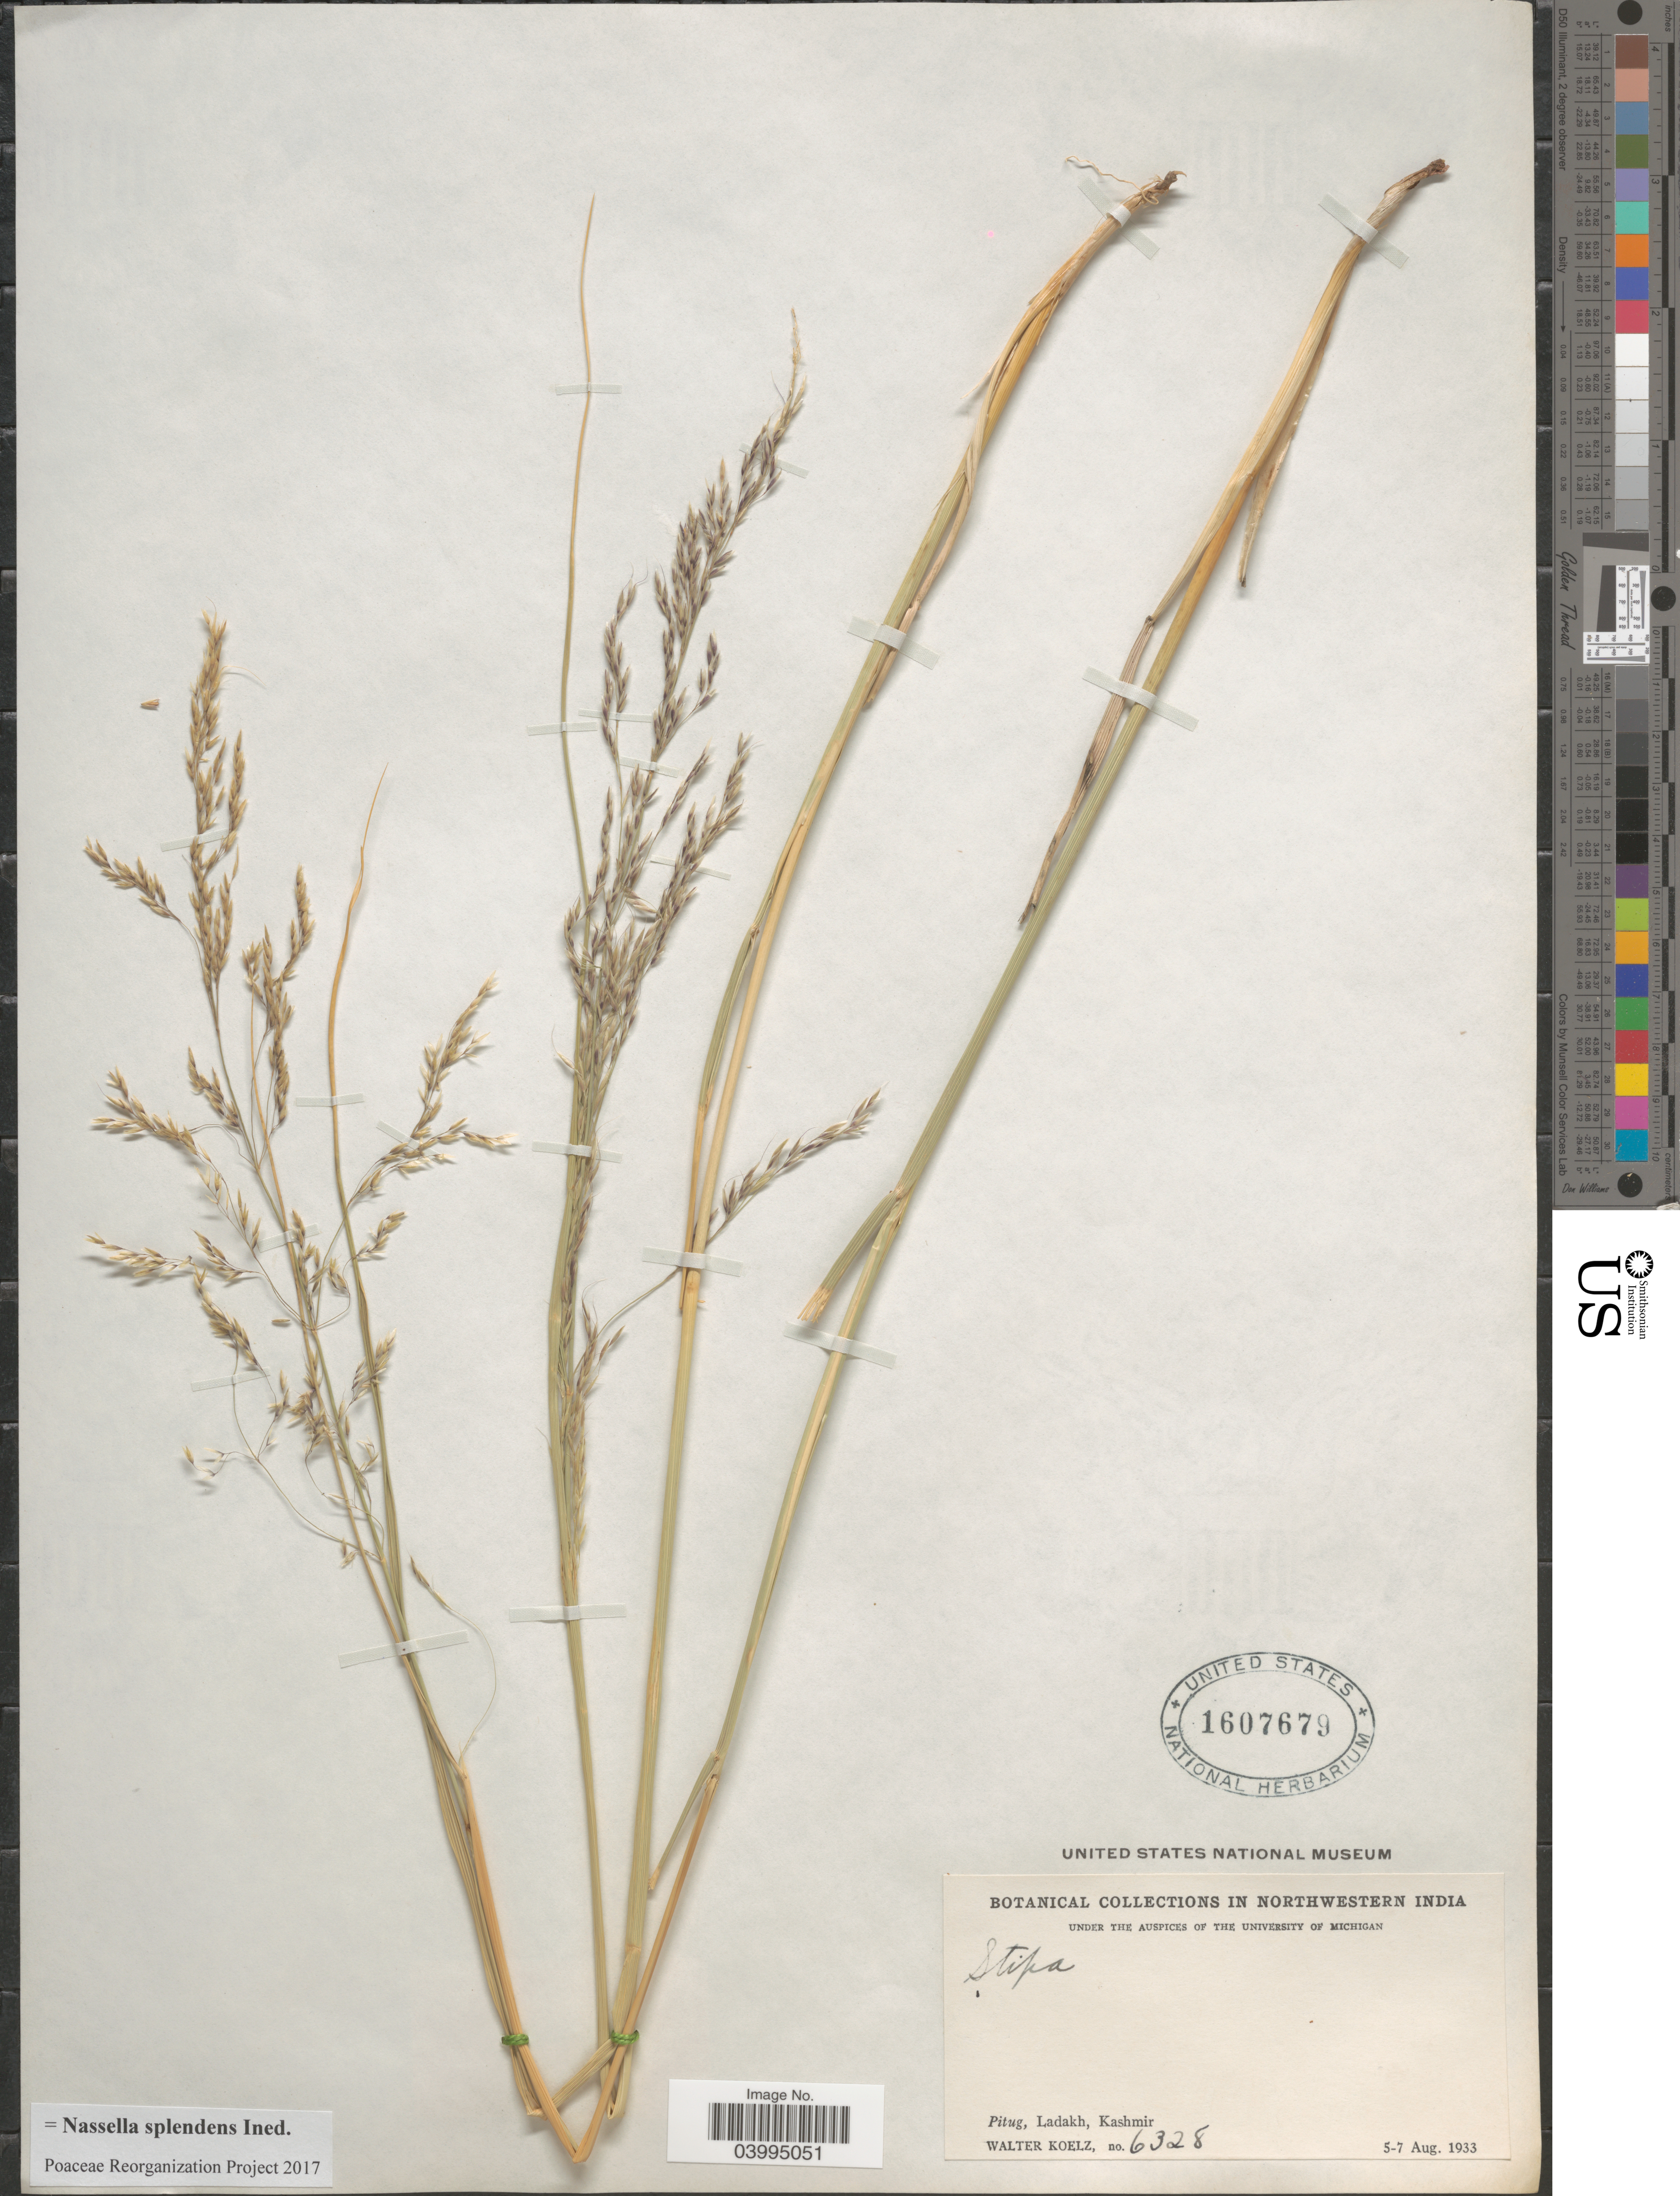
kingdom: Plantae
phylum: Tracheophyta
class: Liliopsida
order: Poales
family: Poaceae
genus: Neotrinia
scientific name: Neotrinia splendens (Trin.) M. Nobis, P.D. Gudkova & A. Nowak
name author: (Trin.)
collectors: W. N. Koelz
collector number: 6328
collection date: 1933-08-05/1933-08-07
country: India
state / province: Jammu and Kashmir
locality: In Northwestern India. Pitug, Ladakh, Kashmir.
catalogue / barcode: US 1607679